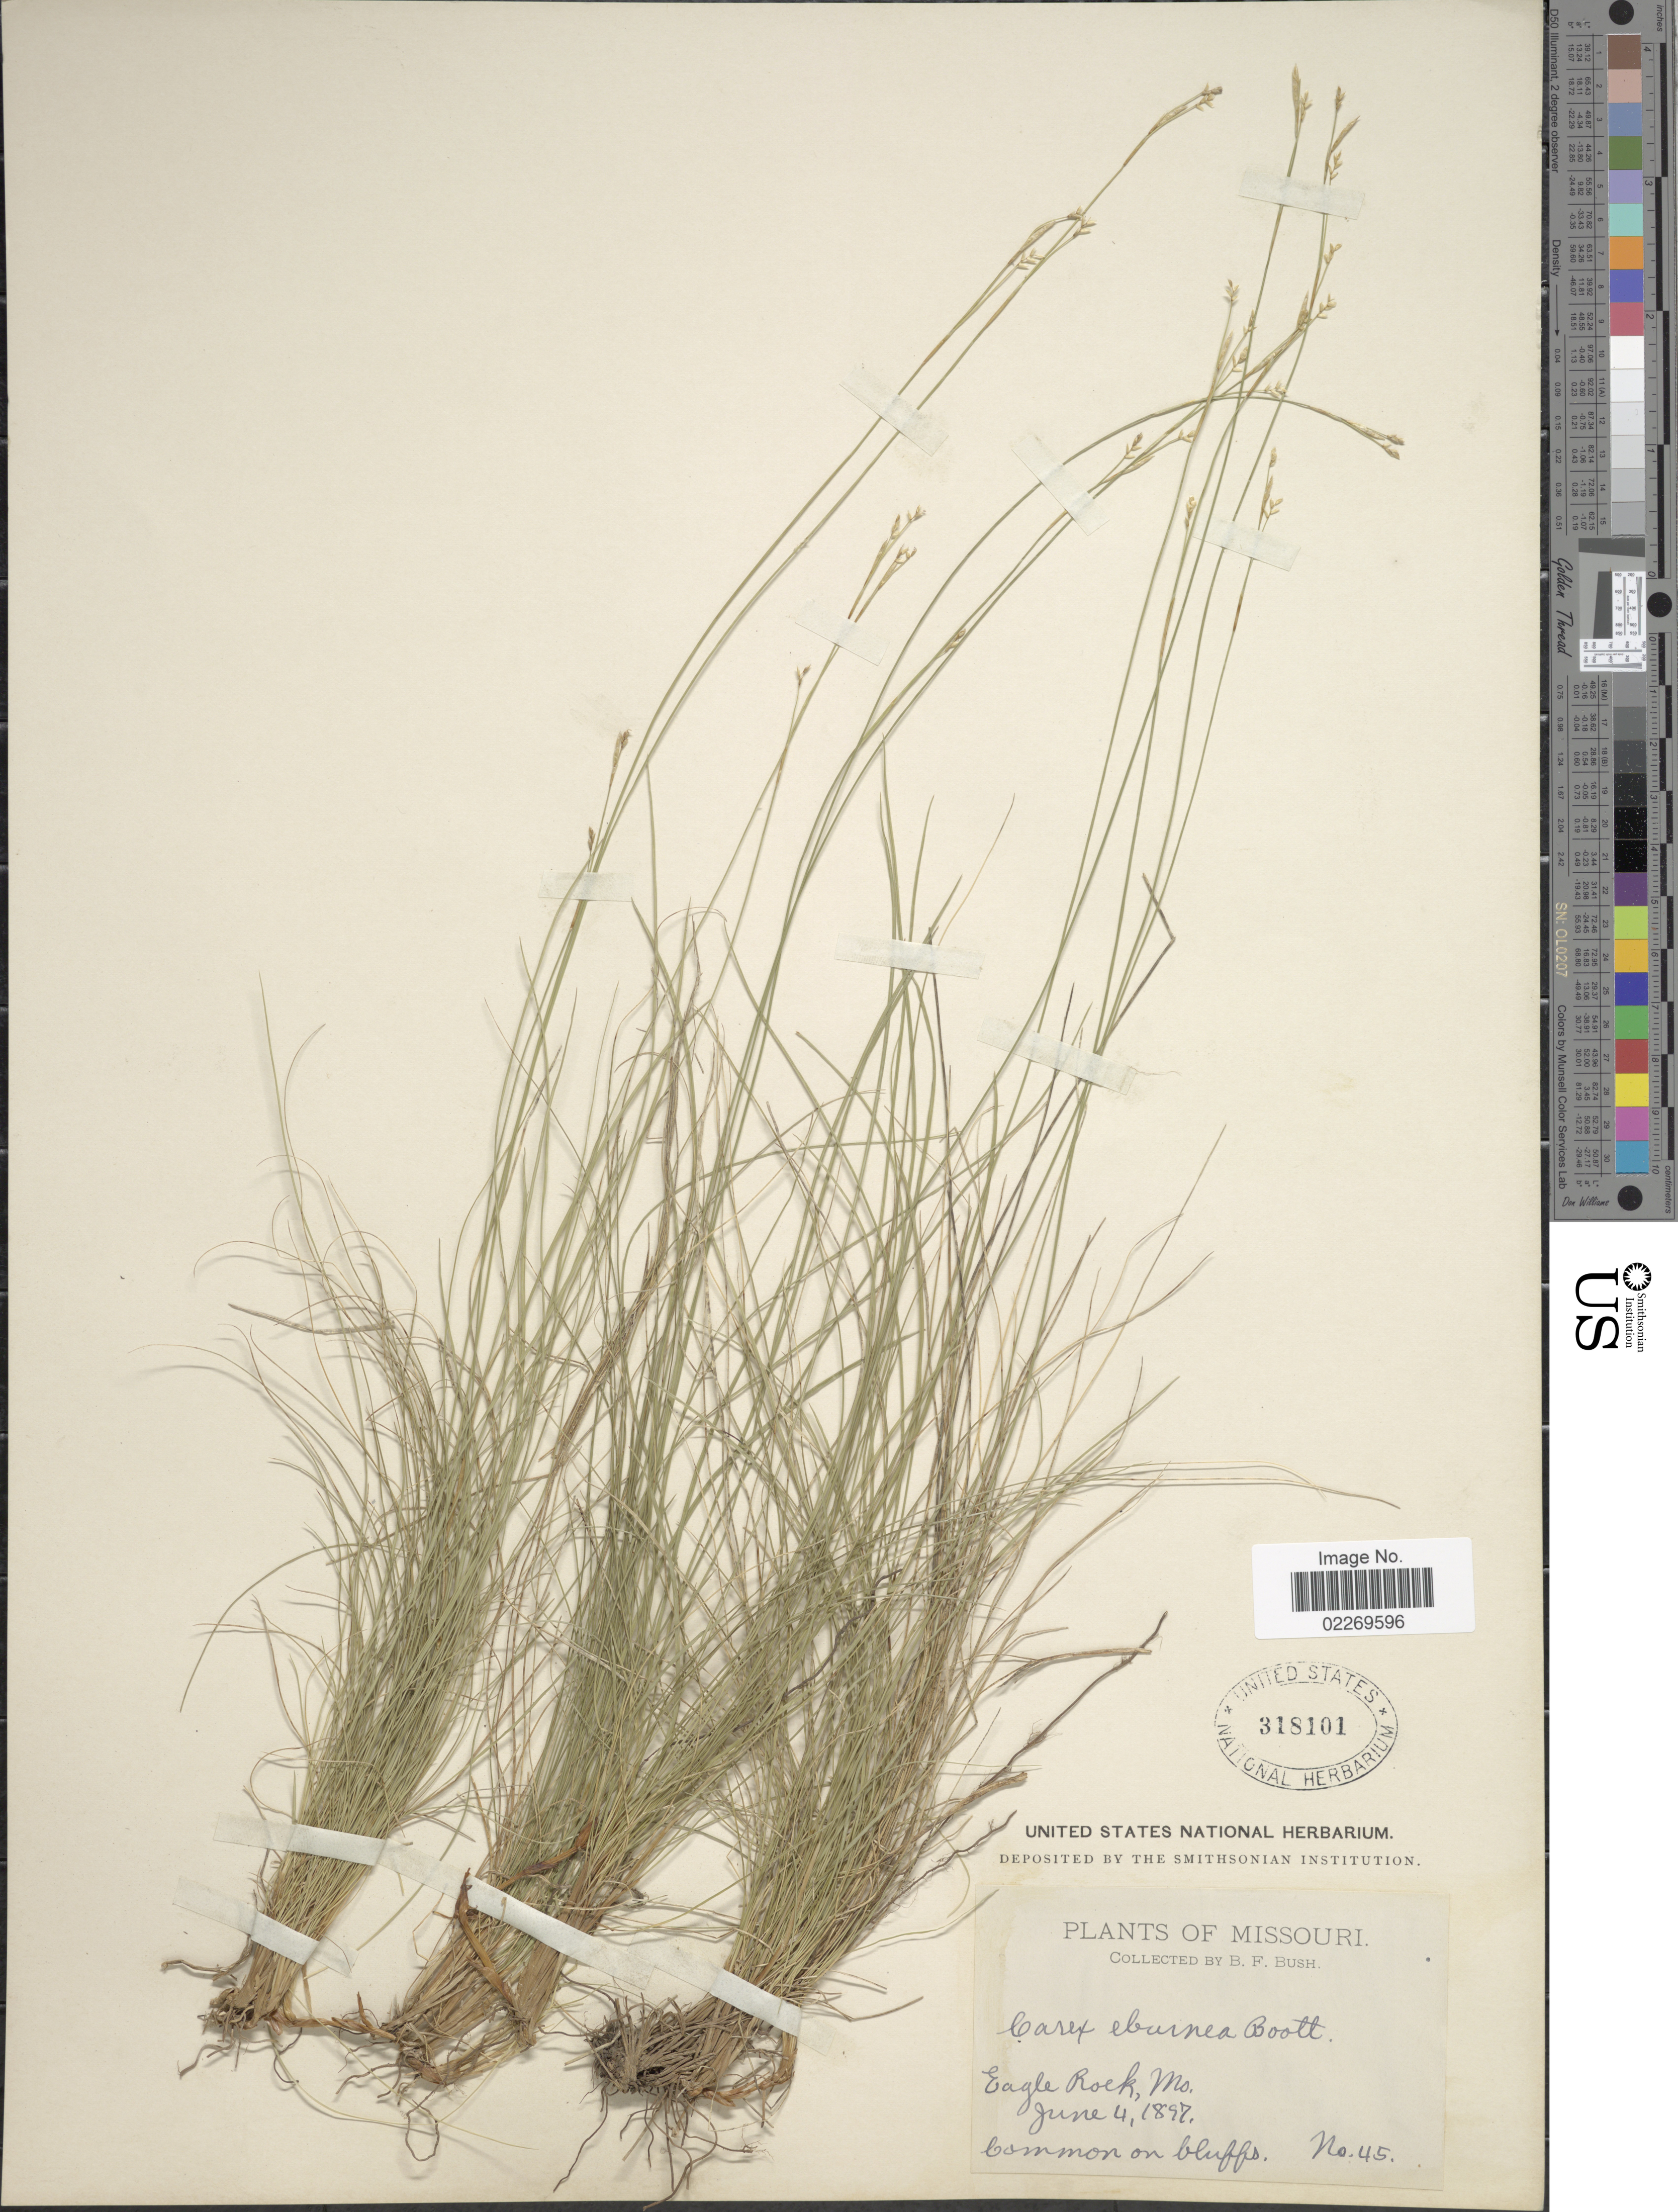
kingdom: Plantae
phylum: Tracheophyta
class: Liliopsida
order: Poales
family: Cyperaceae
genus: Carex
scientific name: Carex eburnea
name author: Boott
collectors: B. F. Bush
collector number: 45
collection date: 1897-06-04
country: United States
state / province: Missouri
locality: Eagle Rock, Mo.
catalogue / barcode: US 318101